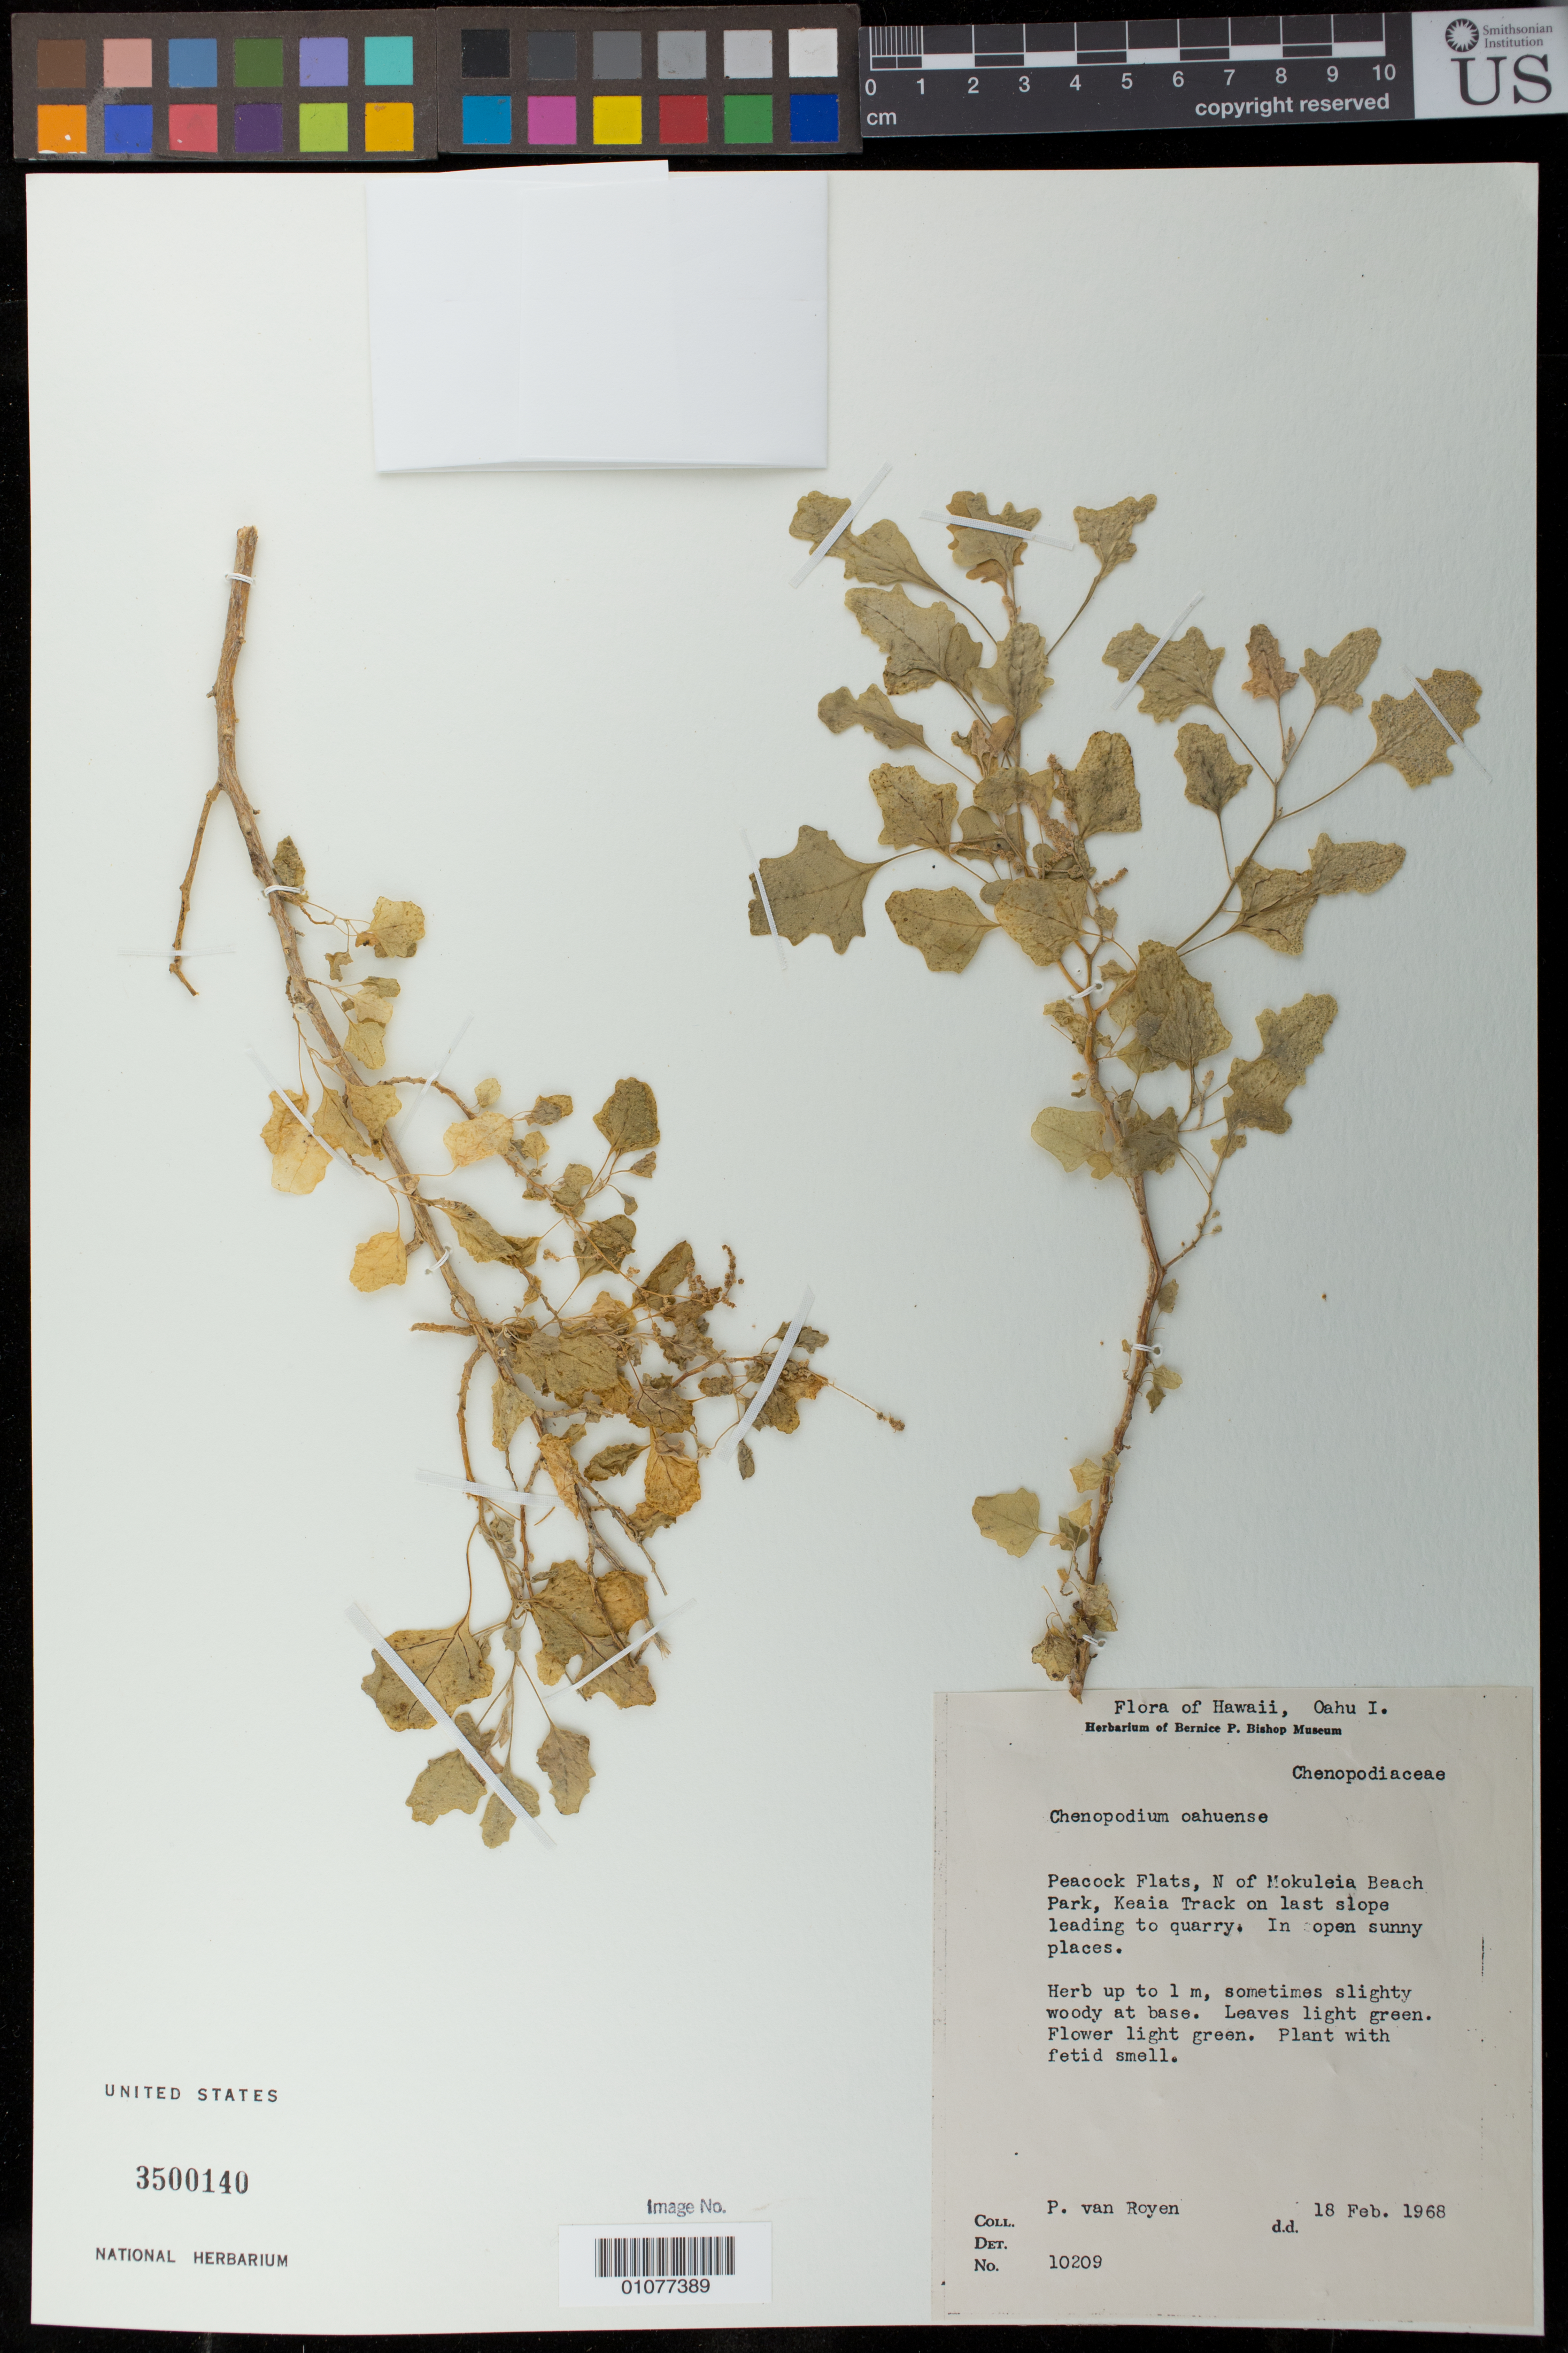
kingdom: Plantae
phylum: Tracheophyta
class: Magnoliopsida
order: Caryophyllales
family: Amaranthaceae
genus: Chenopodium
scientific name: Chenopodium oahuense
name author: (Meyen) Aellen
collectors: P. van Royen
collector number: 10209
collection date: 1968-02-18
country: United States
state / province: Hawaii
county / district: Honolulu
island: Oahu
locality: Peacock Flats, N of Mokuleia Beach, Keaiu Trail, on last slope leading to quarry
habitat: in open sunny places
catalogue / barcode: US 3500140